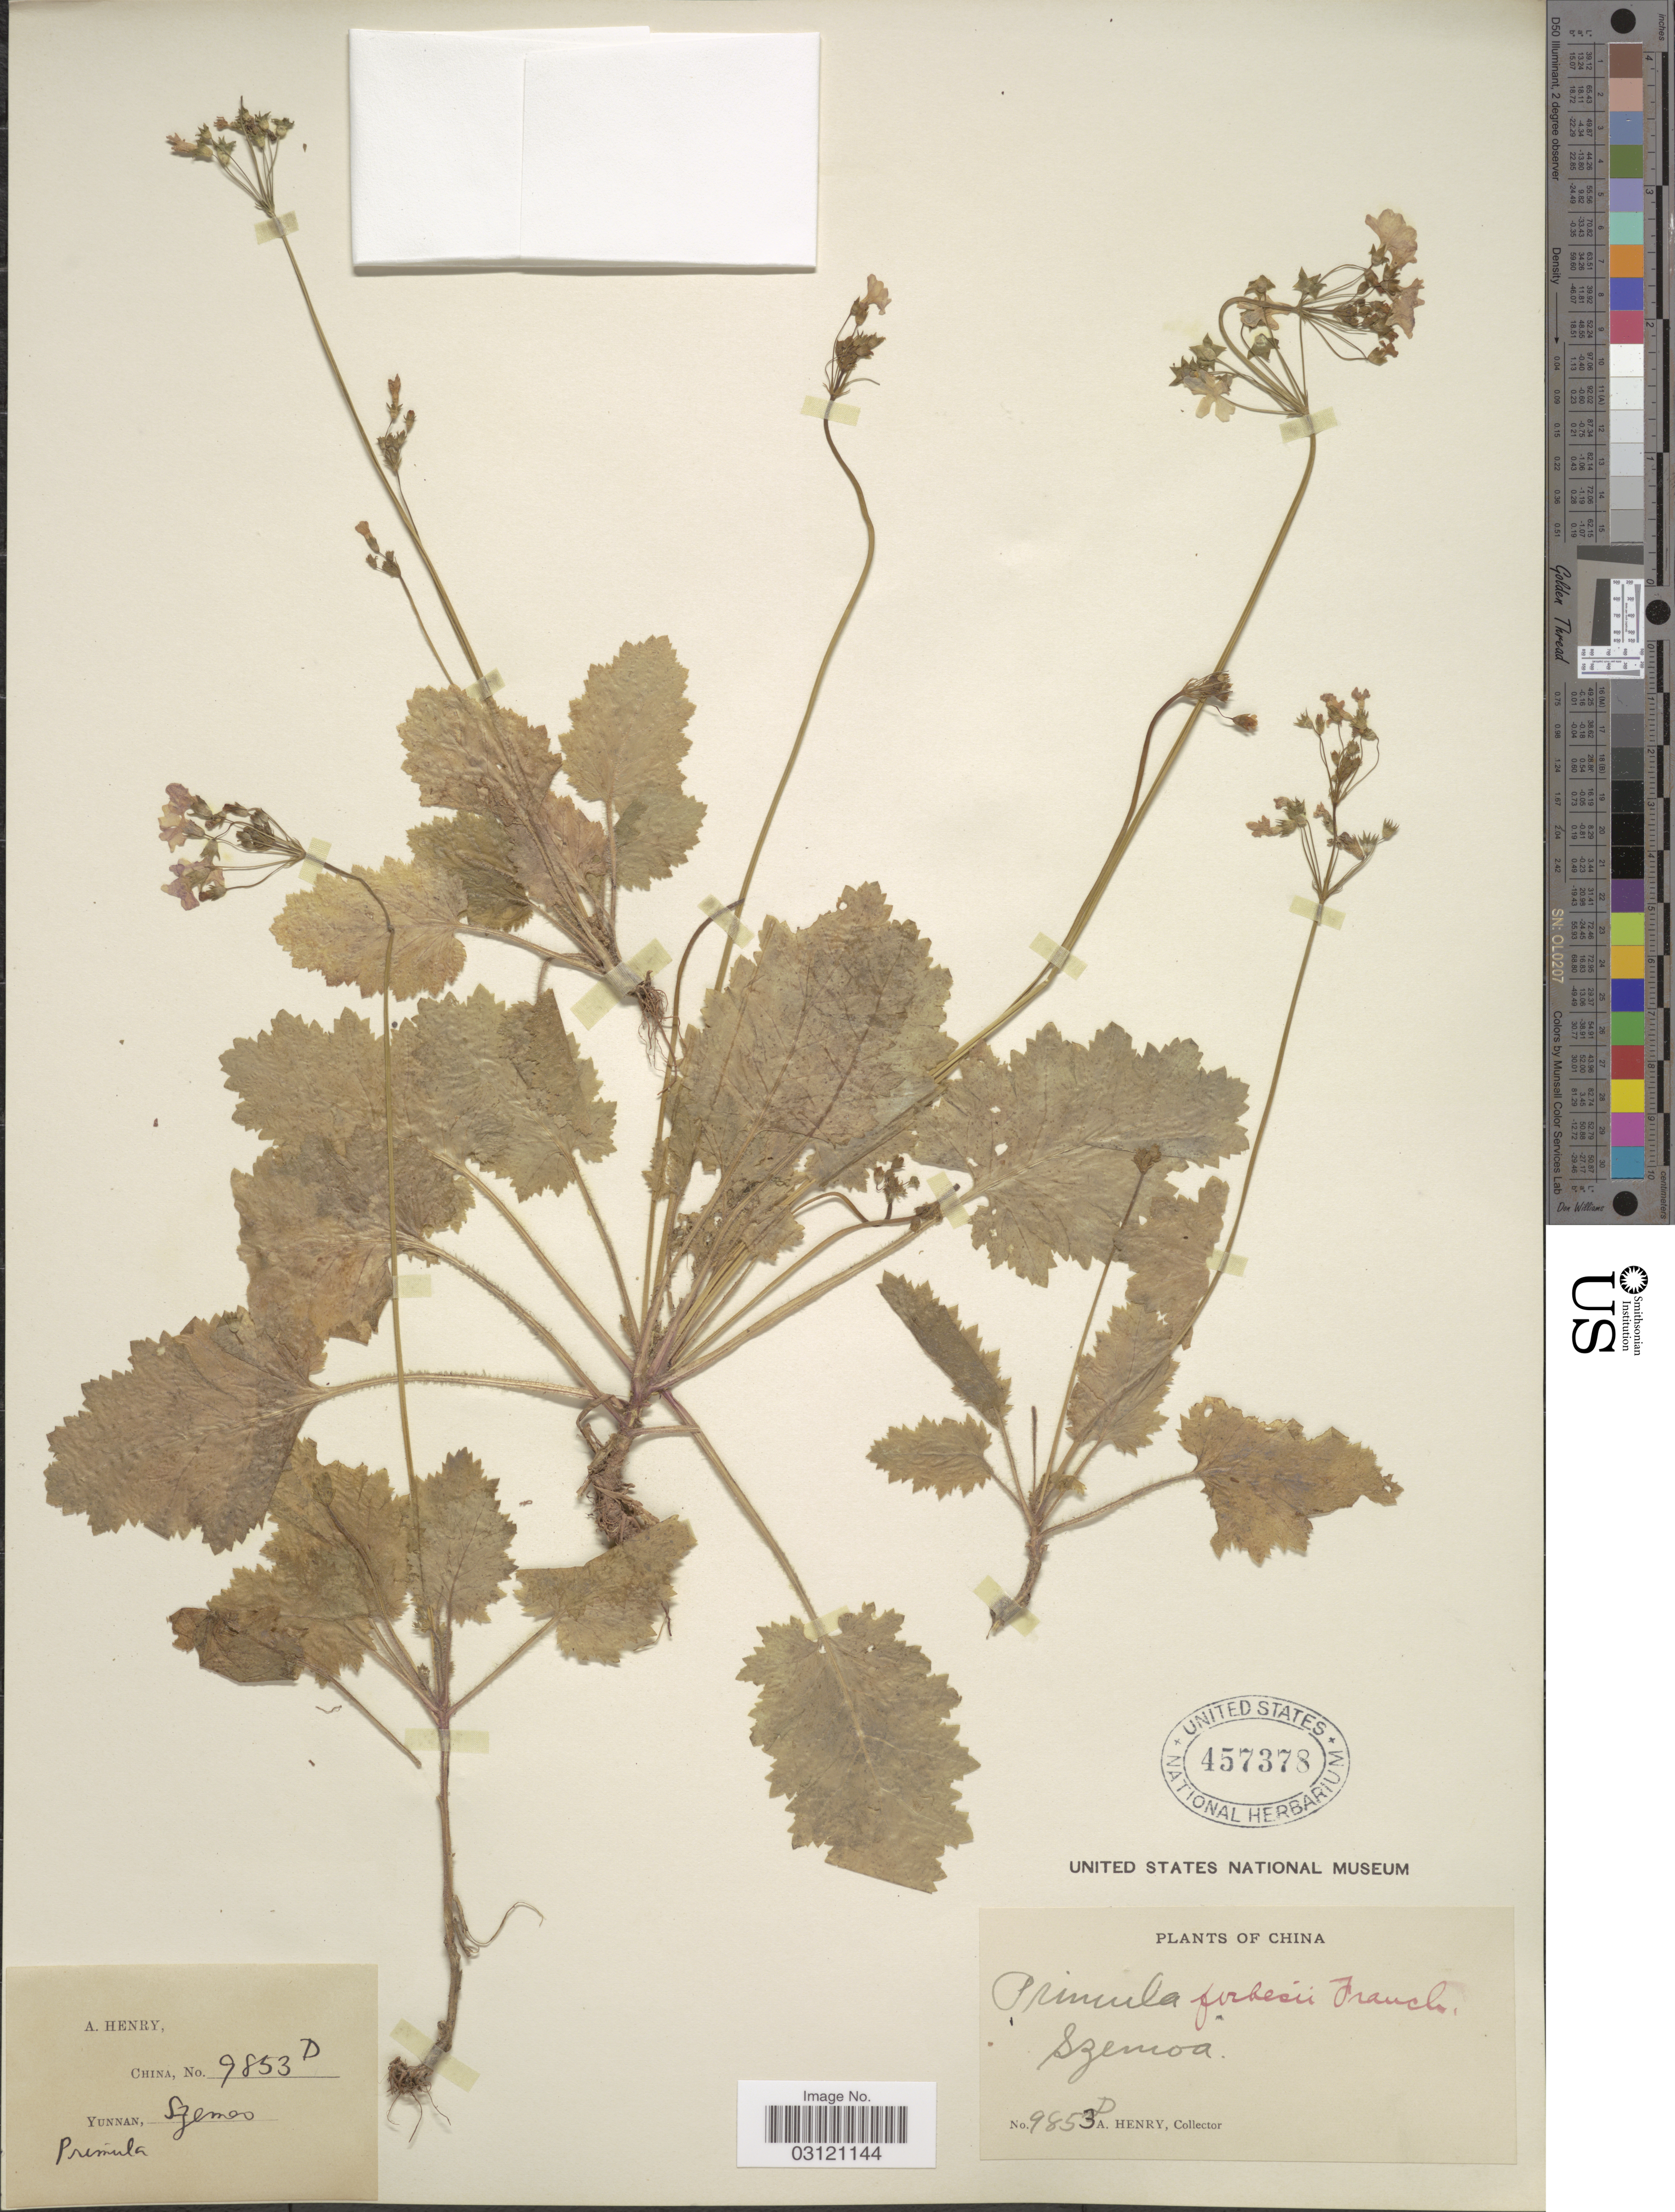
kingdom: Plantae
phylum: Tracheophyta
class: Magnoliopsida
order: Ericales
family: Primulaceae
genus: Primula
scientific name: Primula forbesii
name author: Franch.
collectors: A. Henry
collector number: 9853 D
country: China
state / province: Yunnan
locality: Szemoa.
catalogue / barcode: US 457378